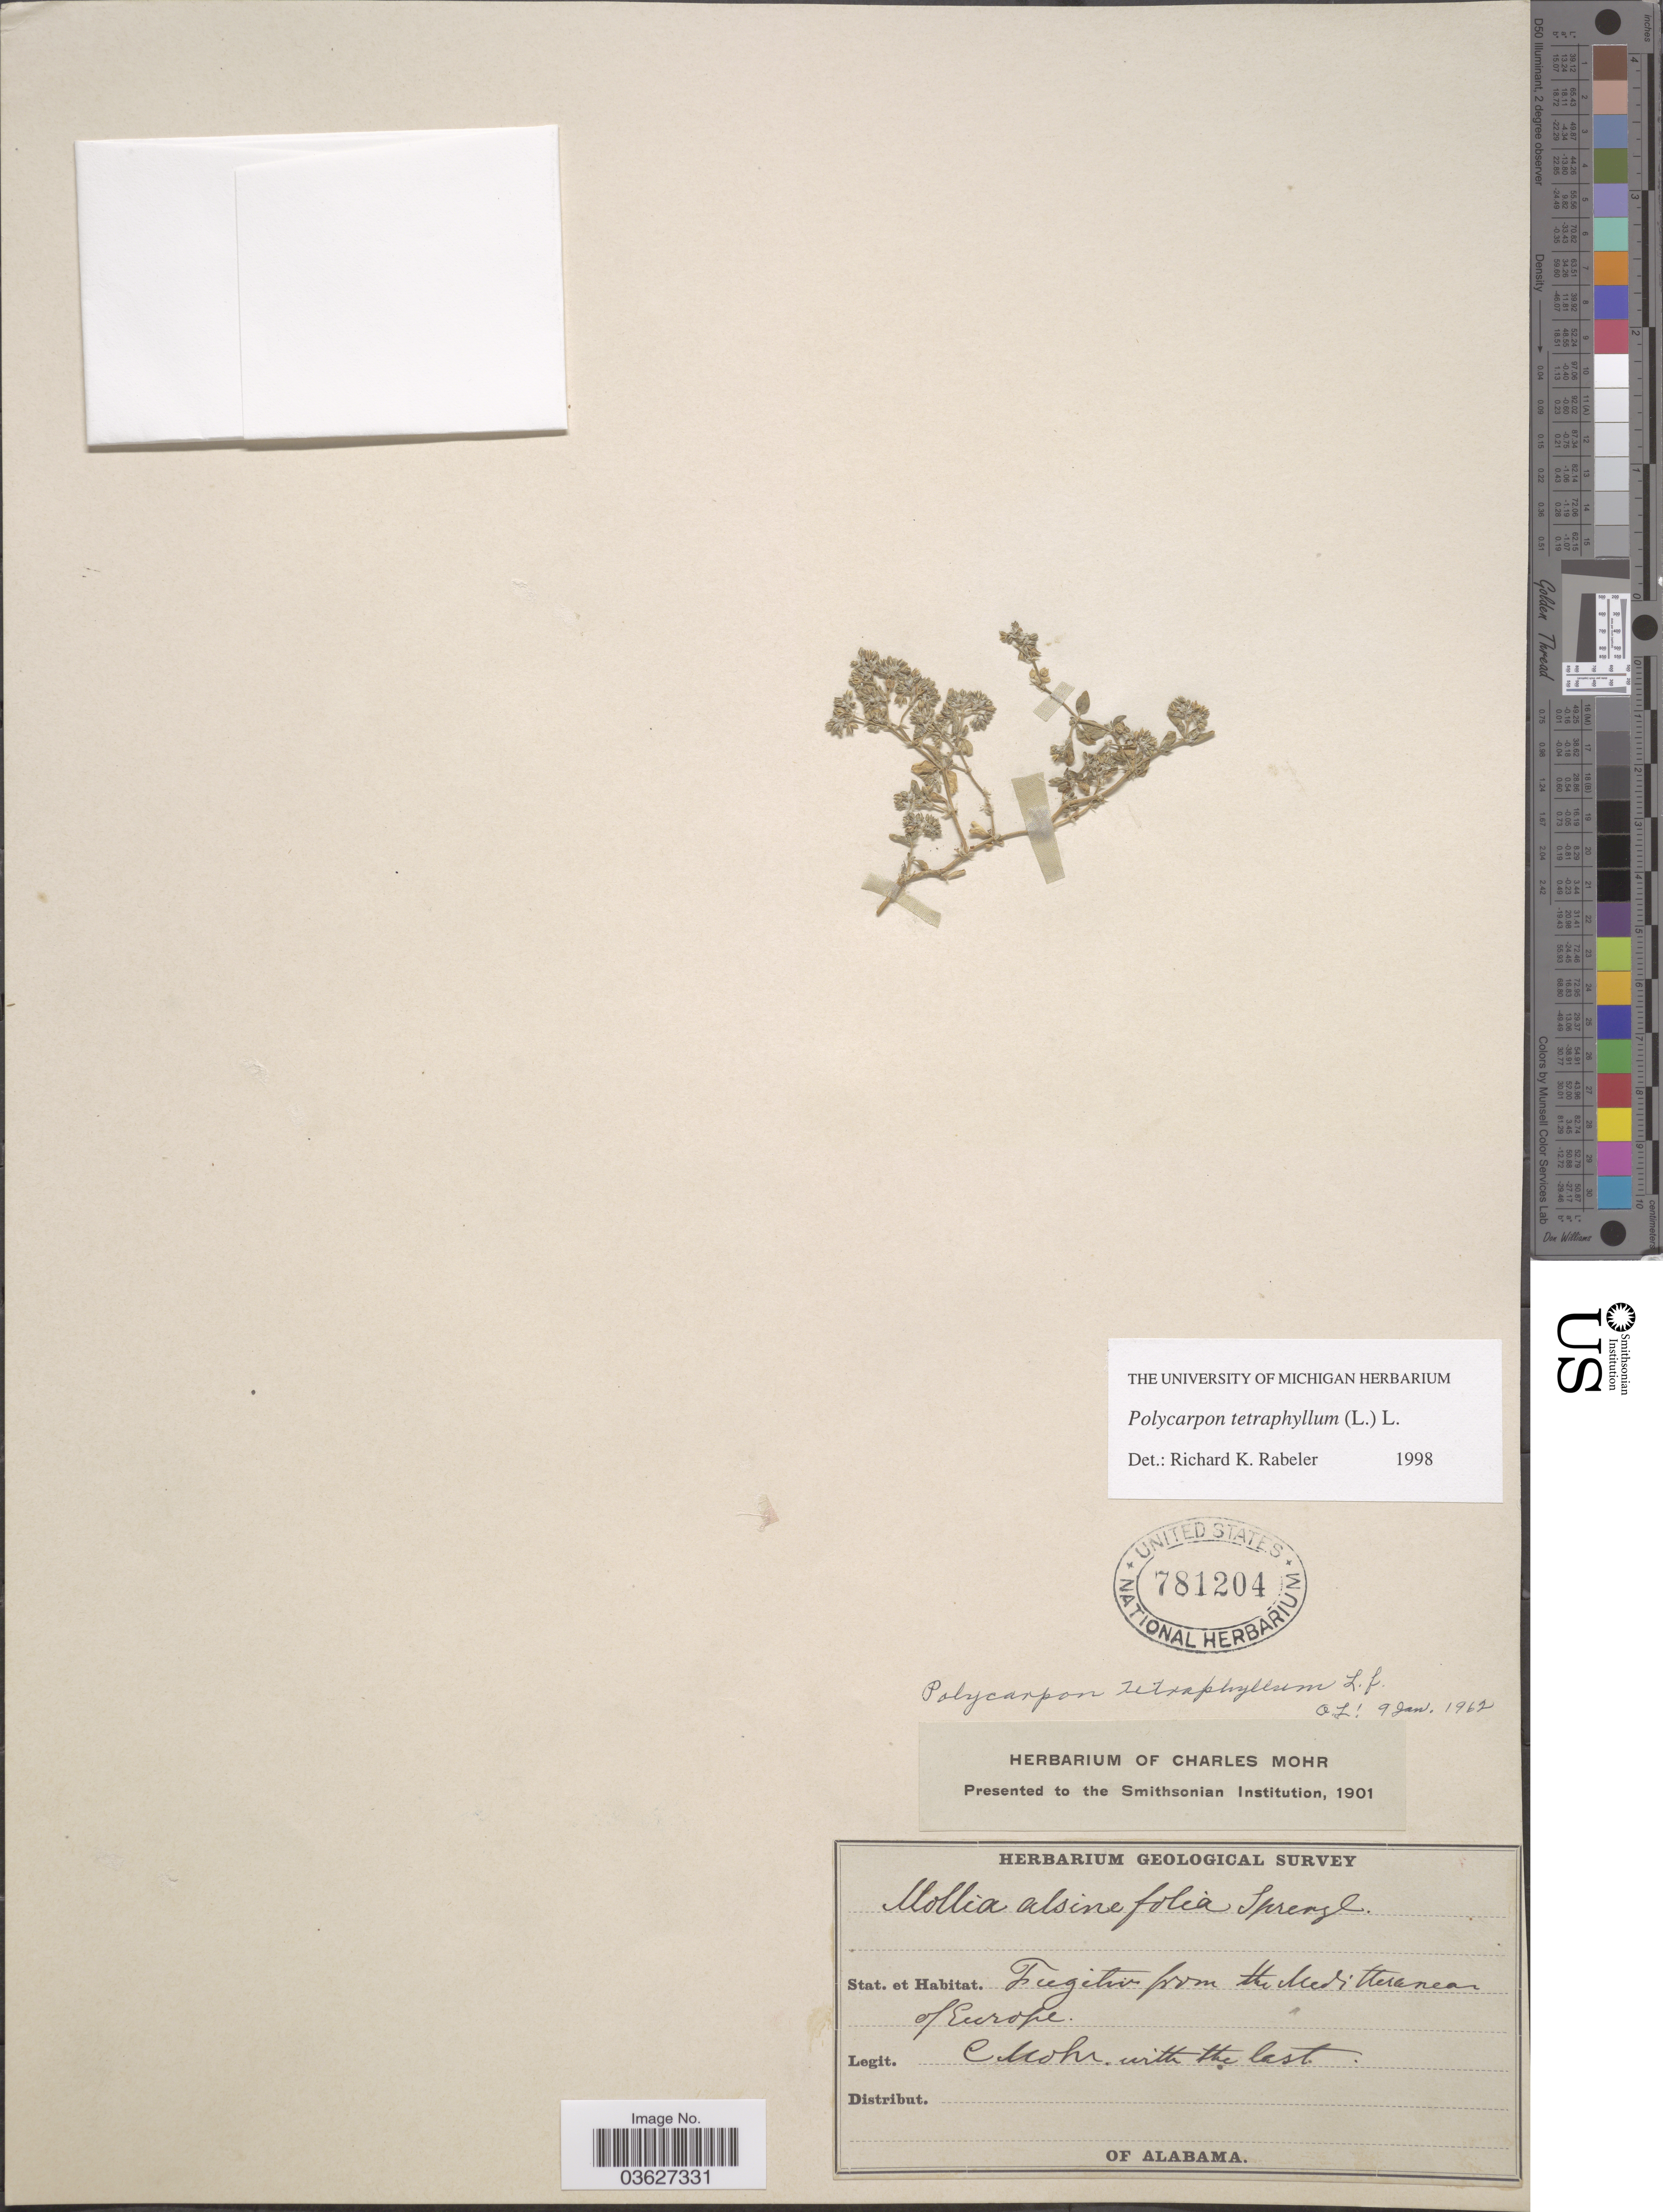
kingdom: Plantae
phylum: Tracheophyta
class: Magnoliopsida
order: Caryophyllales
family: Caryophyllaceae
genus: Polycarpon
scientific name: Polycarpon tetraphyllum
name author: (L.) L.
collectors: Mohr, C. T. (herbarium)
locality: Fugitive from the Mediterranean of Europe.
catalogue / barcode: US 781204